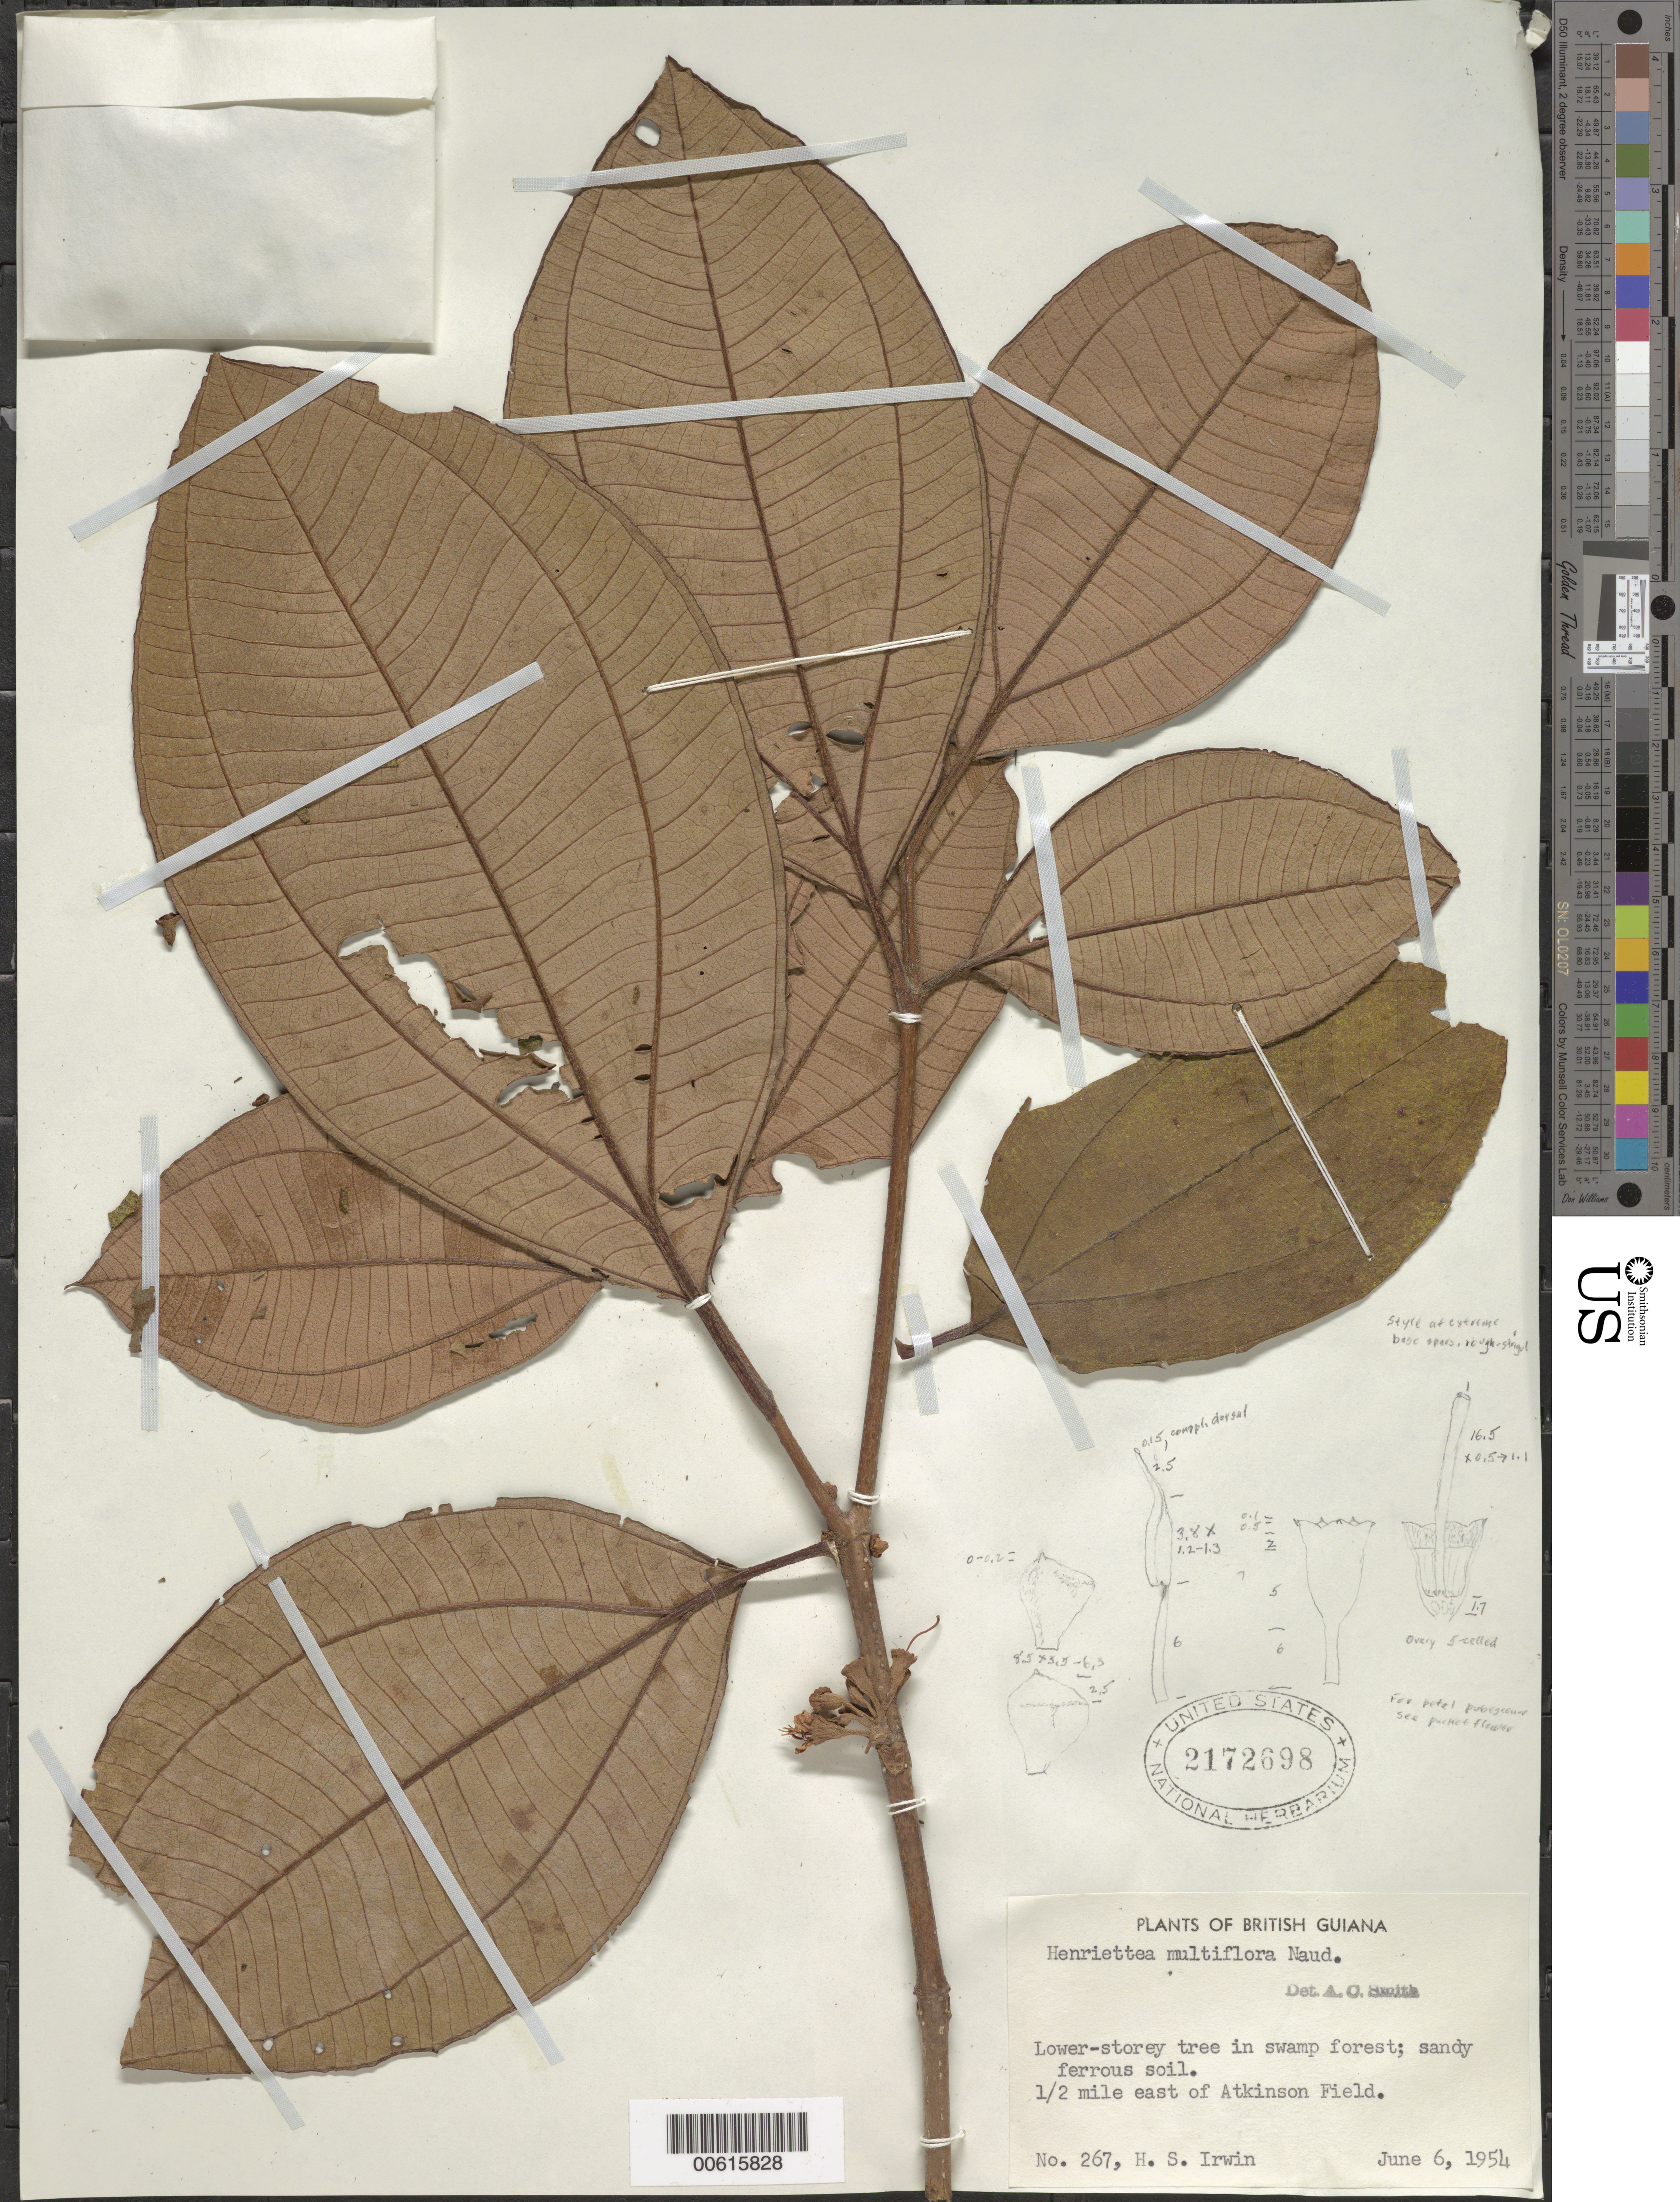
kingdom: Plantae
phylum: Tracheophyta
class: Magnoliopsida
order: Myrtales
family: Melastomataceae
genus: Henriettea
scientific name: Henriettea multiflora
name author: Naudin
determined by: Smith, A. C.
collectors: H. Irwin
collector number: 267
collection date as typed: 6-Jun-54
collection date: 1954-06-06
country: Guyana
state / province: Demerara-Mahaica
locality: Atkinson Field, 0.5 mi. E of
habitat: Sandy ferrous soil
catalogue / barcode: US 2172698